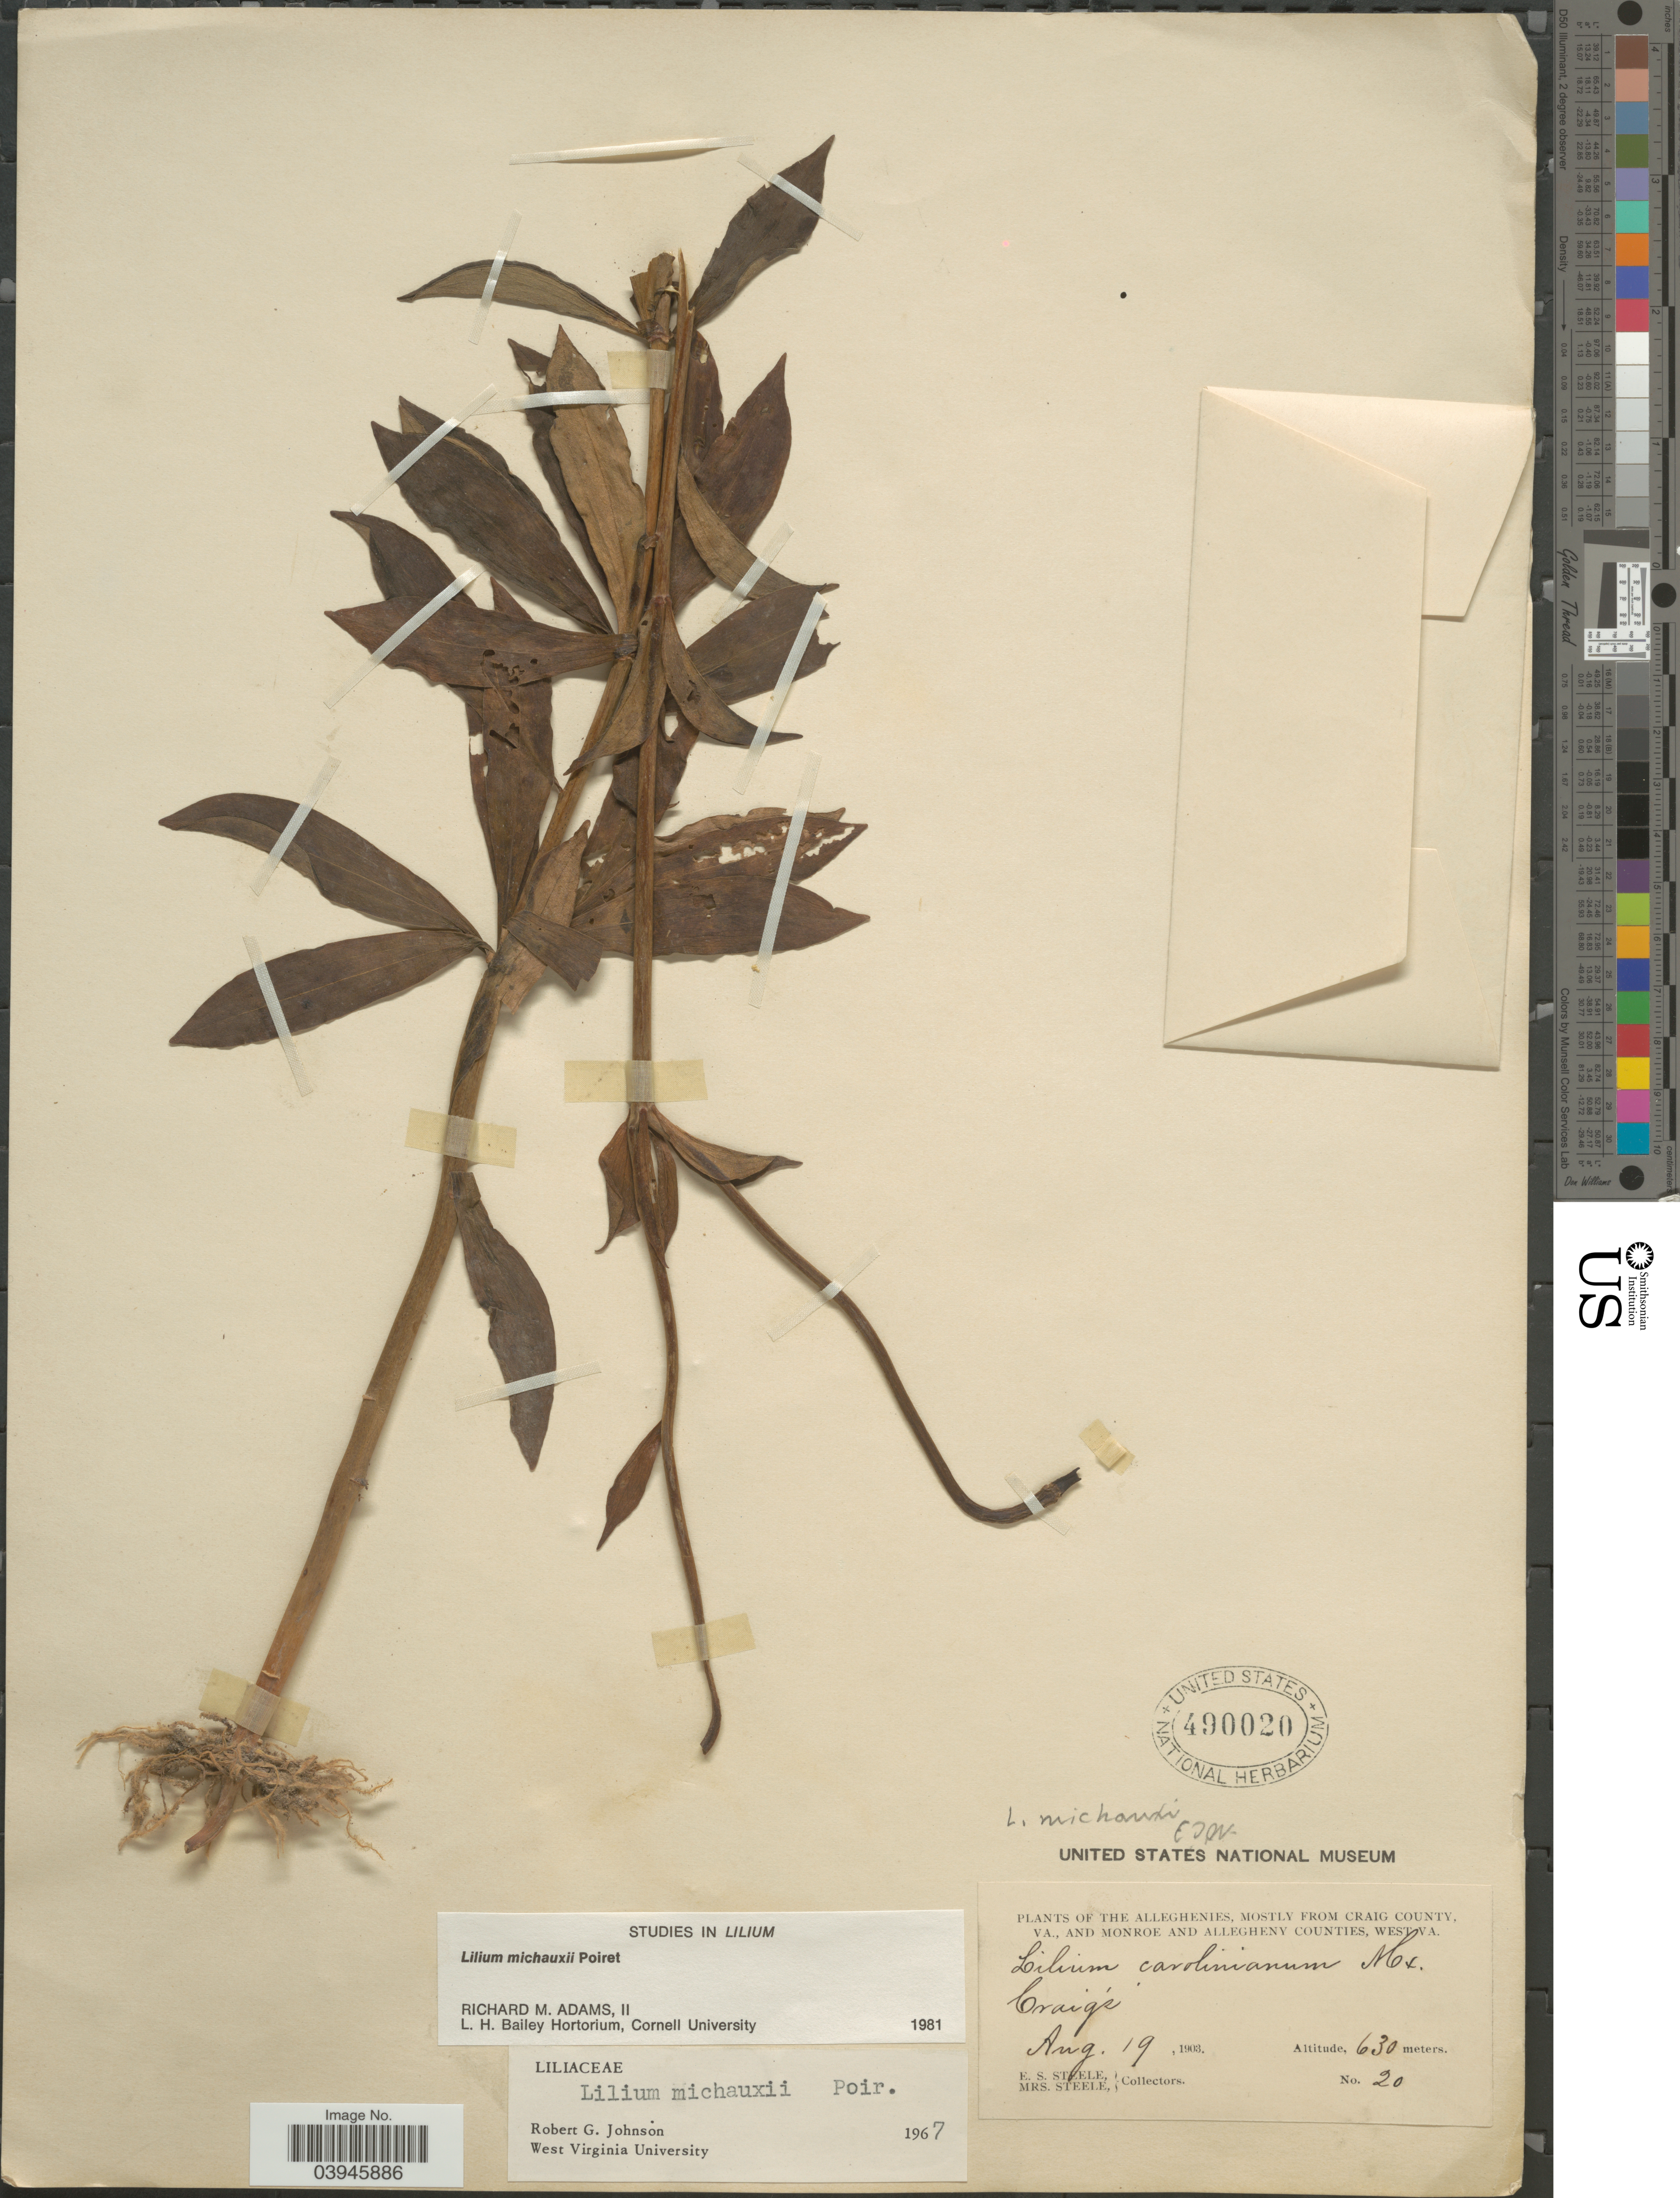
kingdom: Plantae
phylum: Tracheophyta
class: Liliopsida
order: Liliales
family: Liliaceae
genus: Lilium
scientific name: Lilium michauxii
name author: Poir.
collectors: E. Steele & Mrs. E. S. Steele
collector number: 20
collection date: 1903-08-19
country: United States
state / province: Virginia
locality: The Alleghenies, mostly from Craig County VA., and Monroe and Allegheny Counties. Craig's.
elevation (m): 630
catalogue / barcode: US 490020